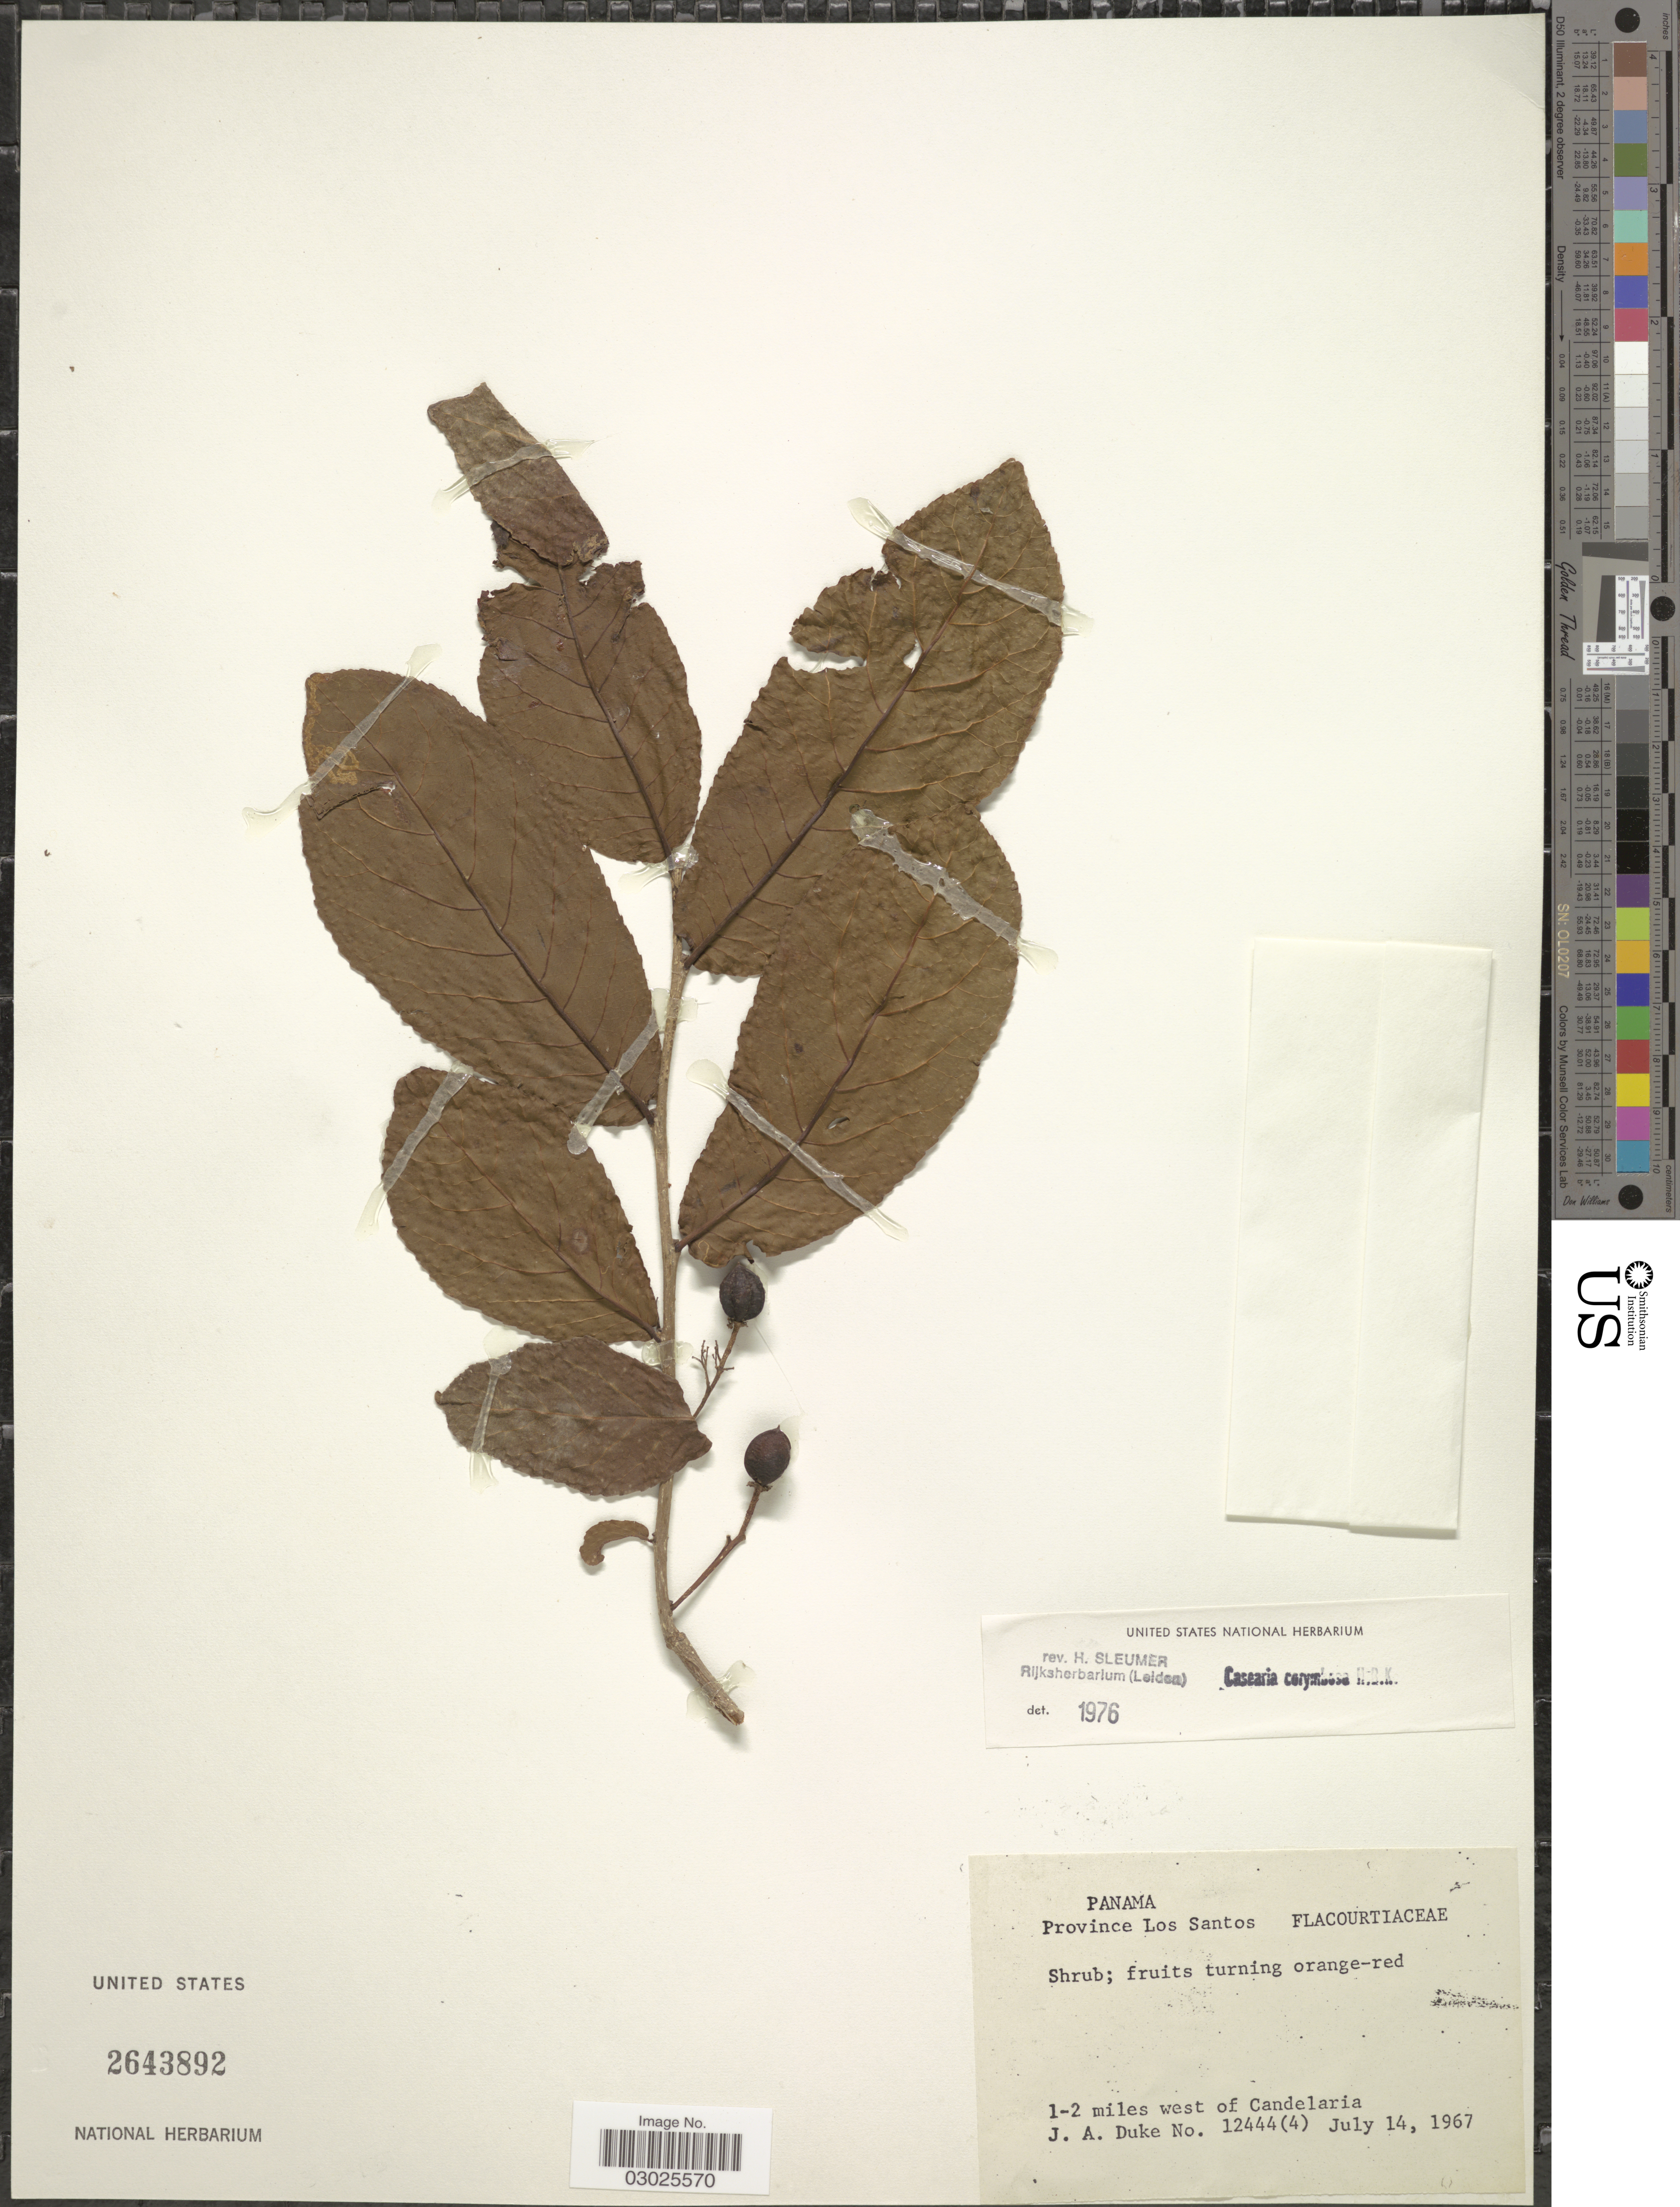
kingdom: Plantae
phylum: Tracheophyta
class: Magnoliopsida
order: Malpighiales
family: Salicaceae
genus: Casearia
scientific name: Casearia corymbosa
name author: Kunth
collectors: J. A. Duke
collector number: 12444 (4)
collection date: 1967-07-14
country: Panama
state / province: Los Santos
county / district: Pocri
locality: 1-2 miles west of Candelaria.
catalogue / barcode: US 2643892